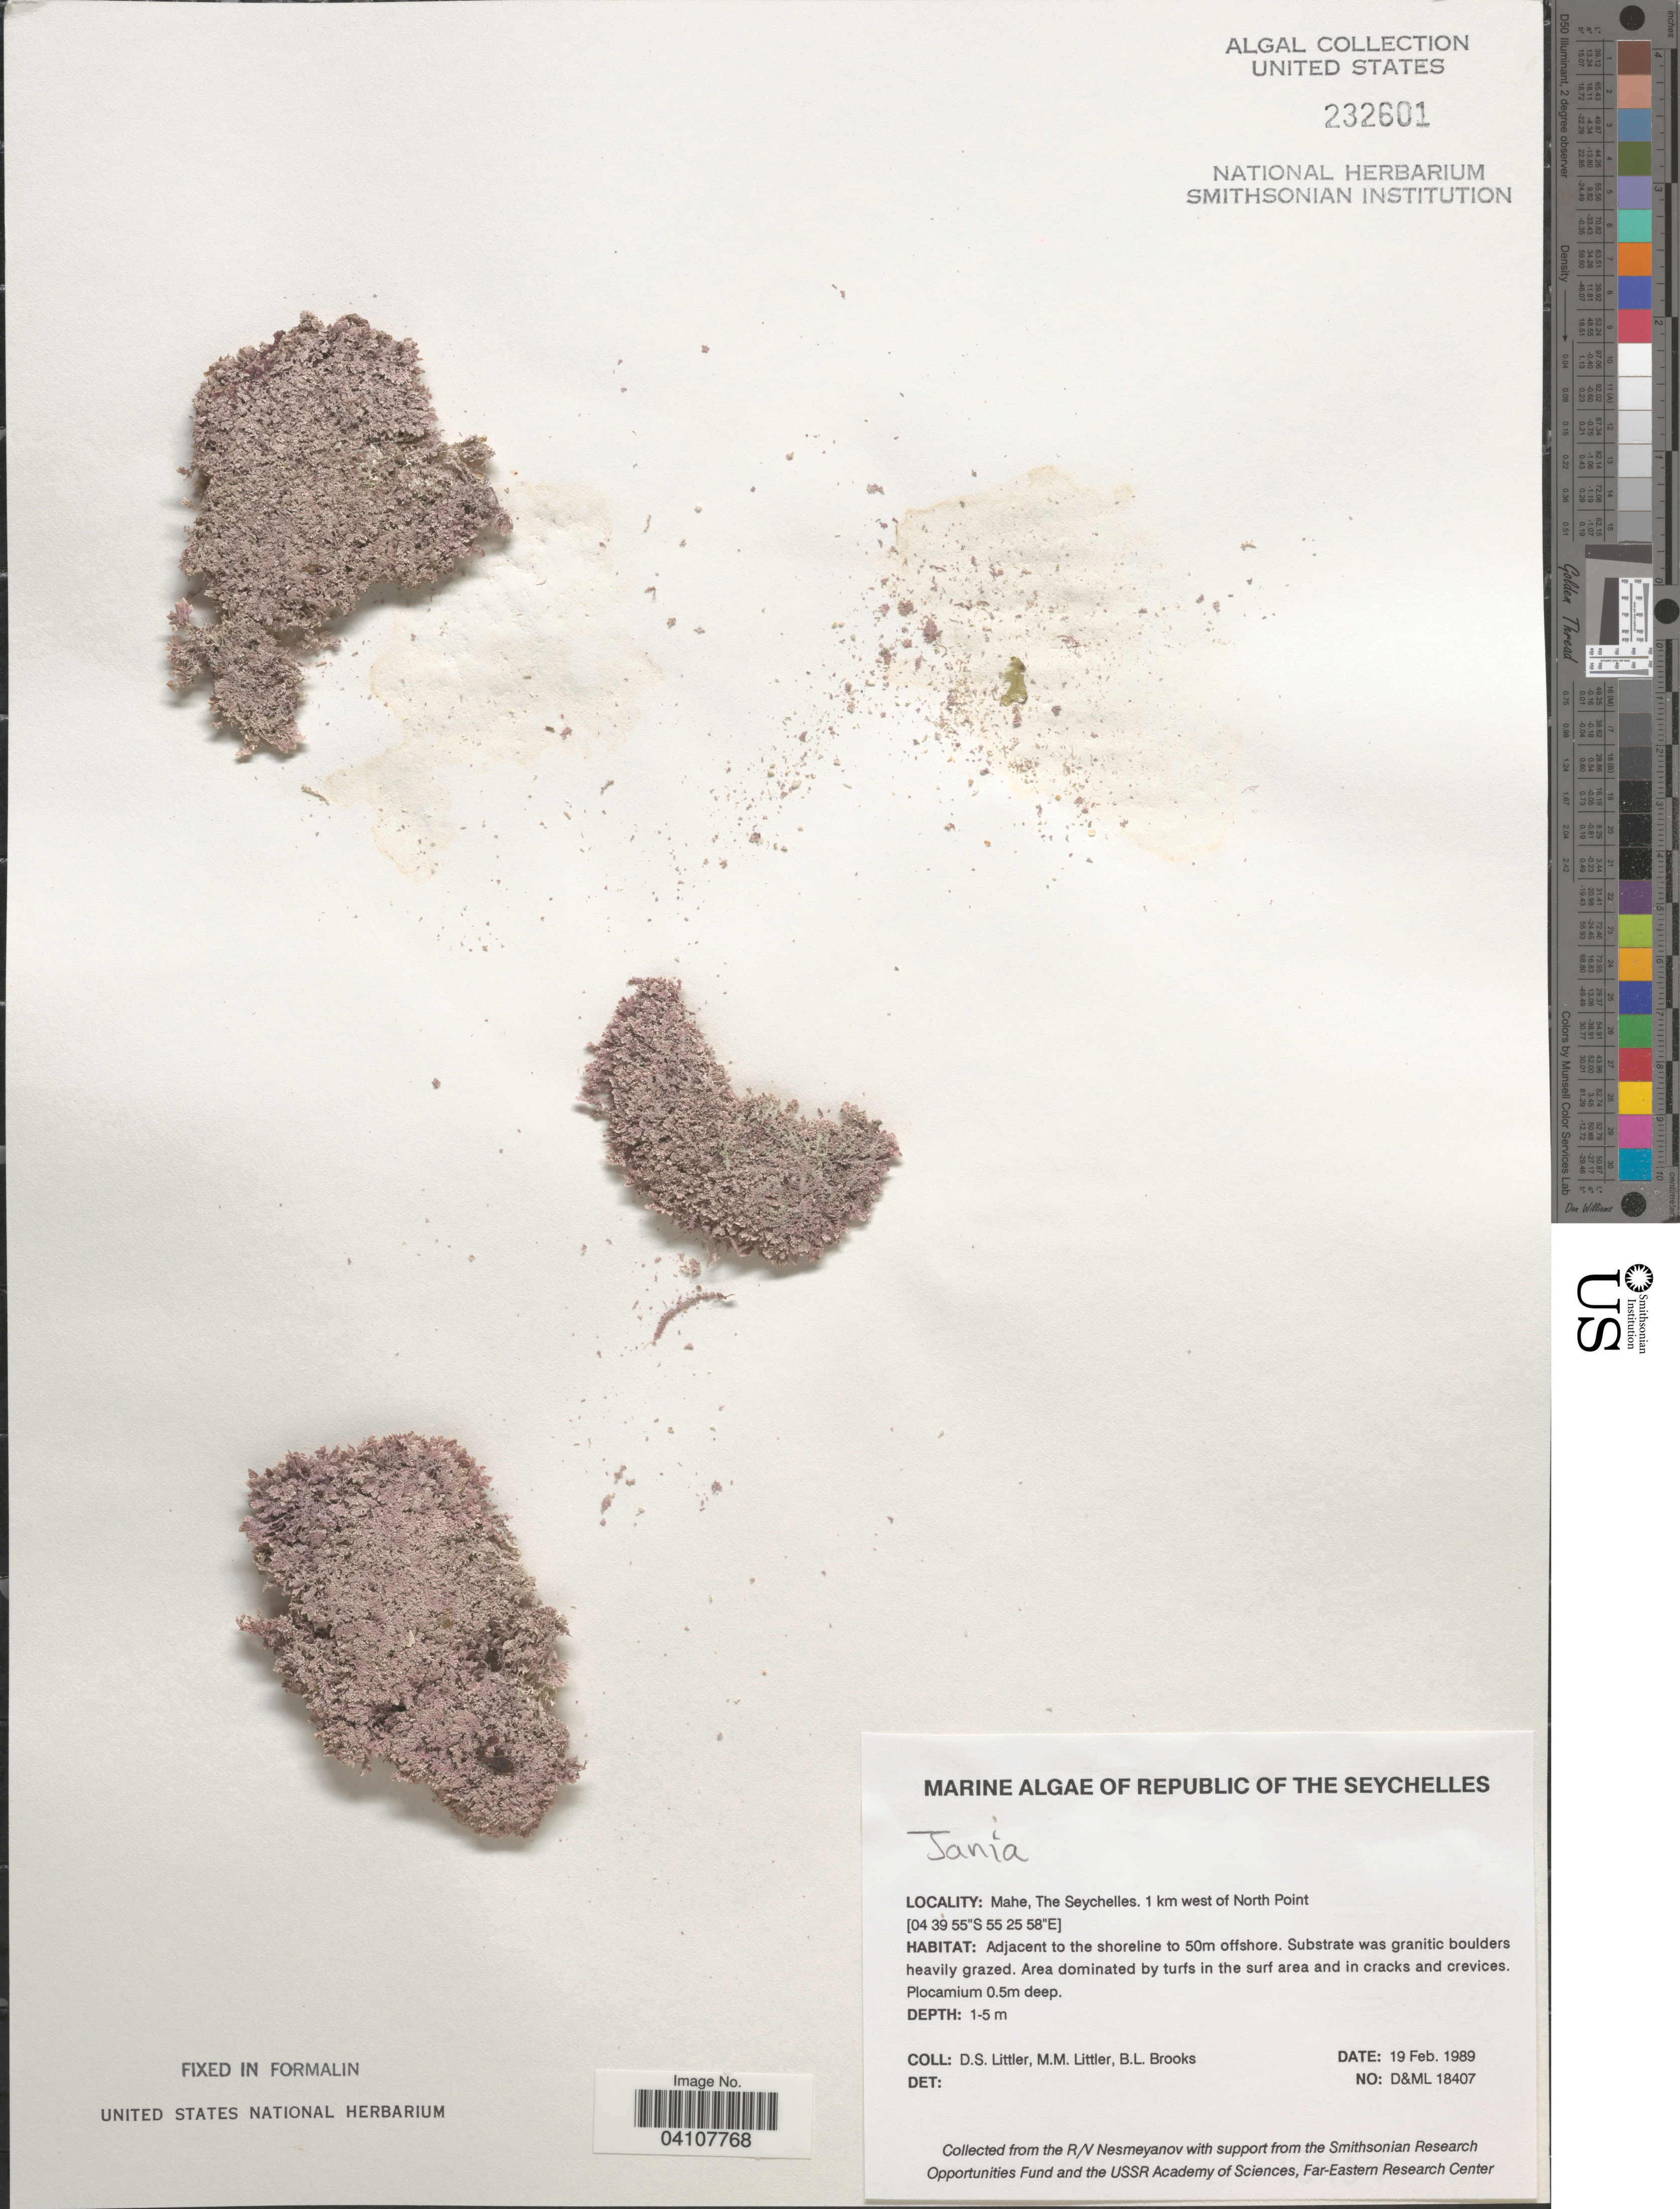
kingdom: Plantae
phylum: Rhodophyta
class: Florideophyceae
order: Corallinales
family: Corallinaceae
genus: Jania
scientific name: Jania sp.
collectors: D. S. Littler & B. Brooks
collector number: D&ML18407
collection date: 1989-02-19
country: Seychelles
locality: Republic of the Seychelles. Mahe. 1 km west of North Point. Adjacent to the shoreline to 50m offshore.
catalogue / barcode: US 232601